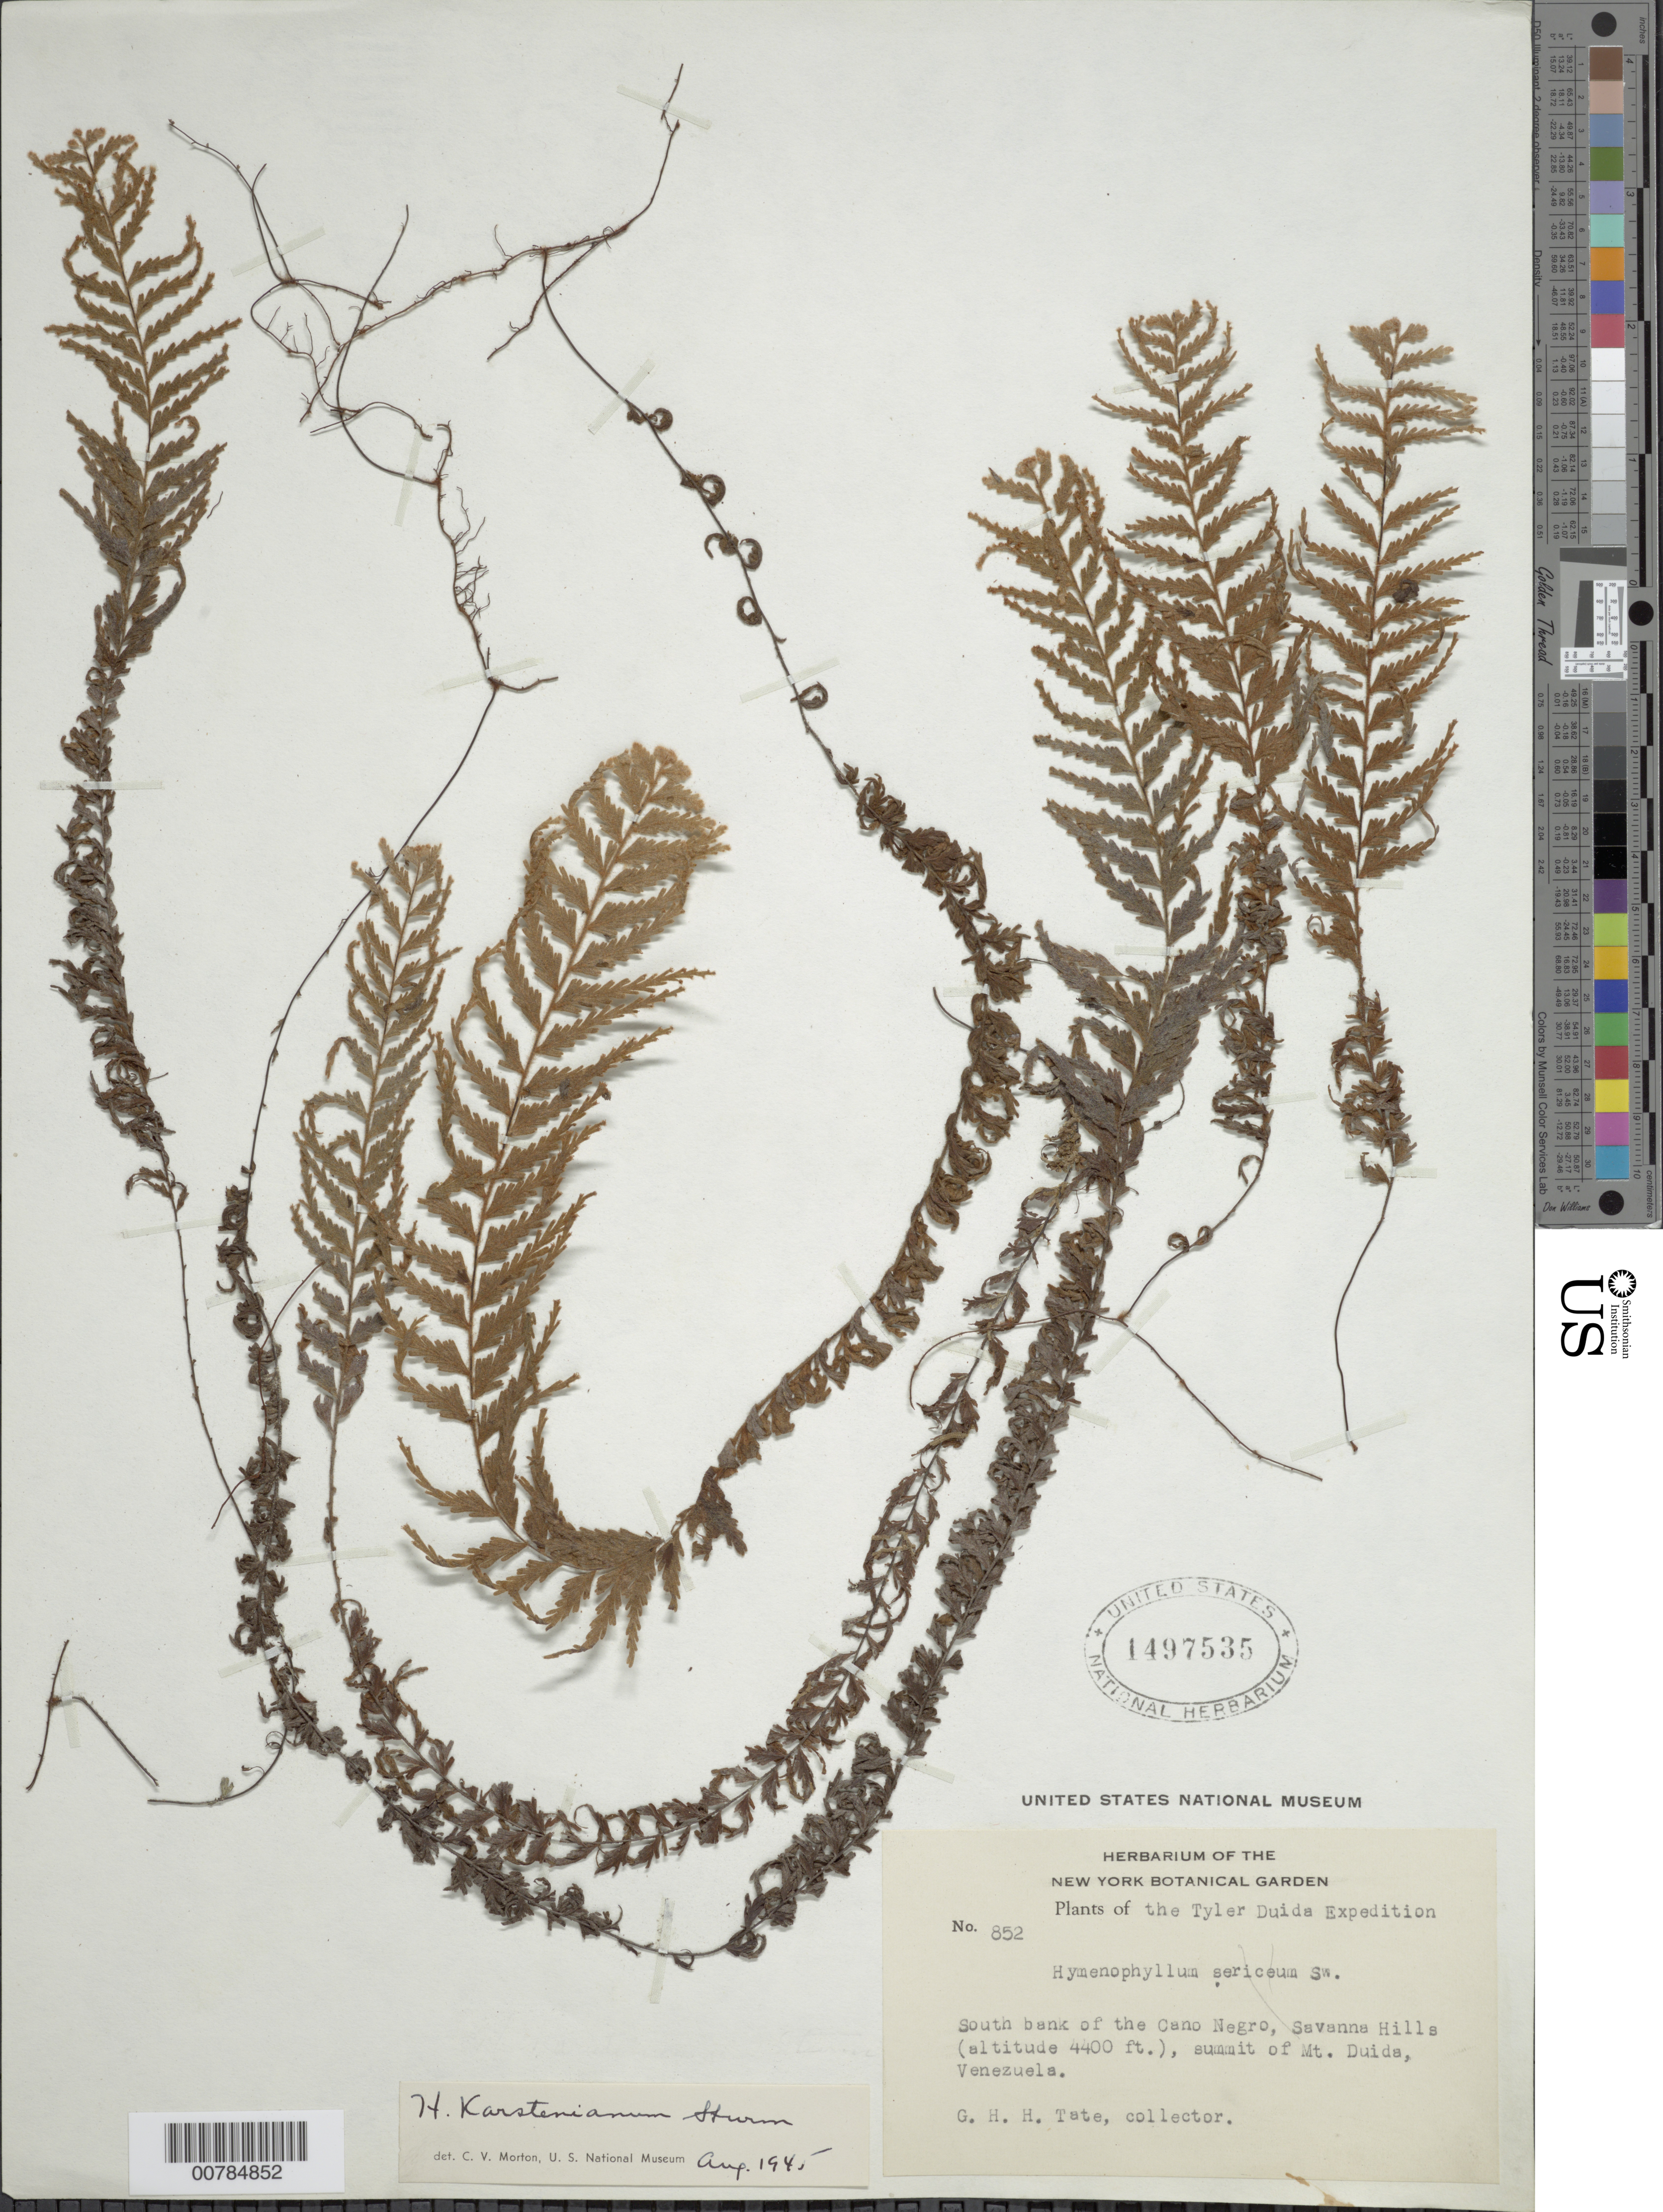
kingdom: Plantae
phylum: Tracheophyta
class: Polypodiopsida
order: Hymenophyllales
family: Hymenophyllaceae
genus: Hymenophyllum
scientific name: Hymenophyllum karstenianum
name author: J.W. Sturm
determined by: Morton, C. V.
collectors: G. H. H.Tate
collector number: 852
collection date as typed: Aug-28 to Apr-29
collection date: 1928-08/1929-04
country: Venezuela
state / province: Amazonas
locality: Mount Duida, summit; S bank of Caño Negro, Savanna Hills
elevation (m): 1341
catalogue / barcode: US 1497535